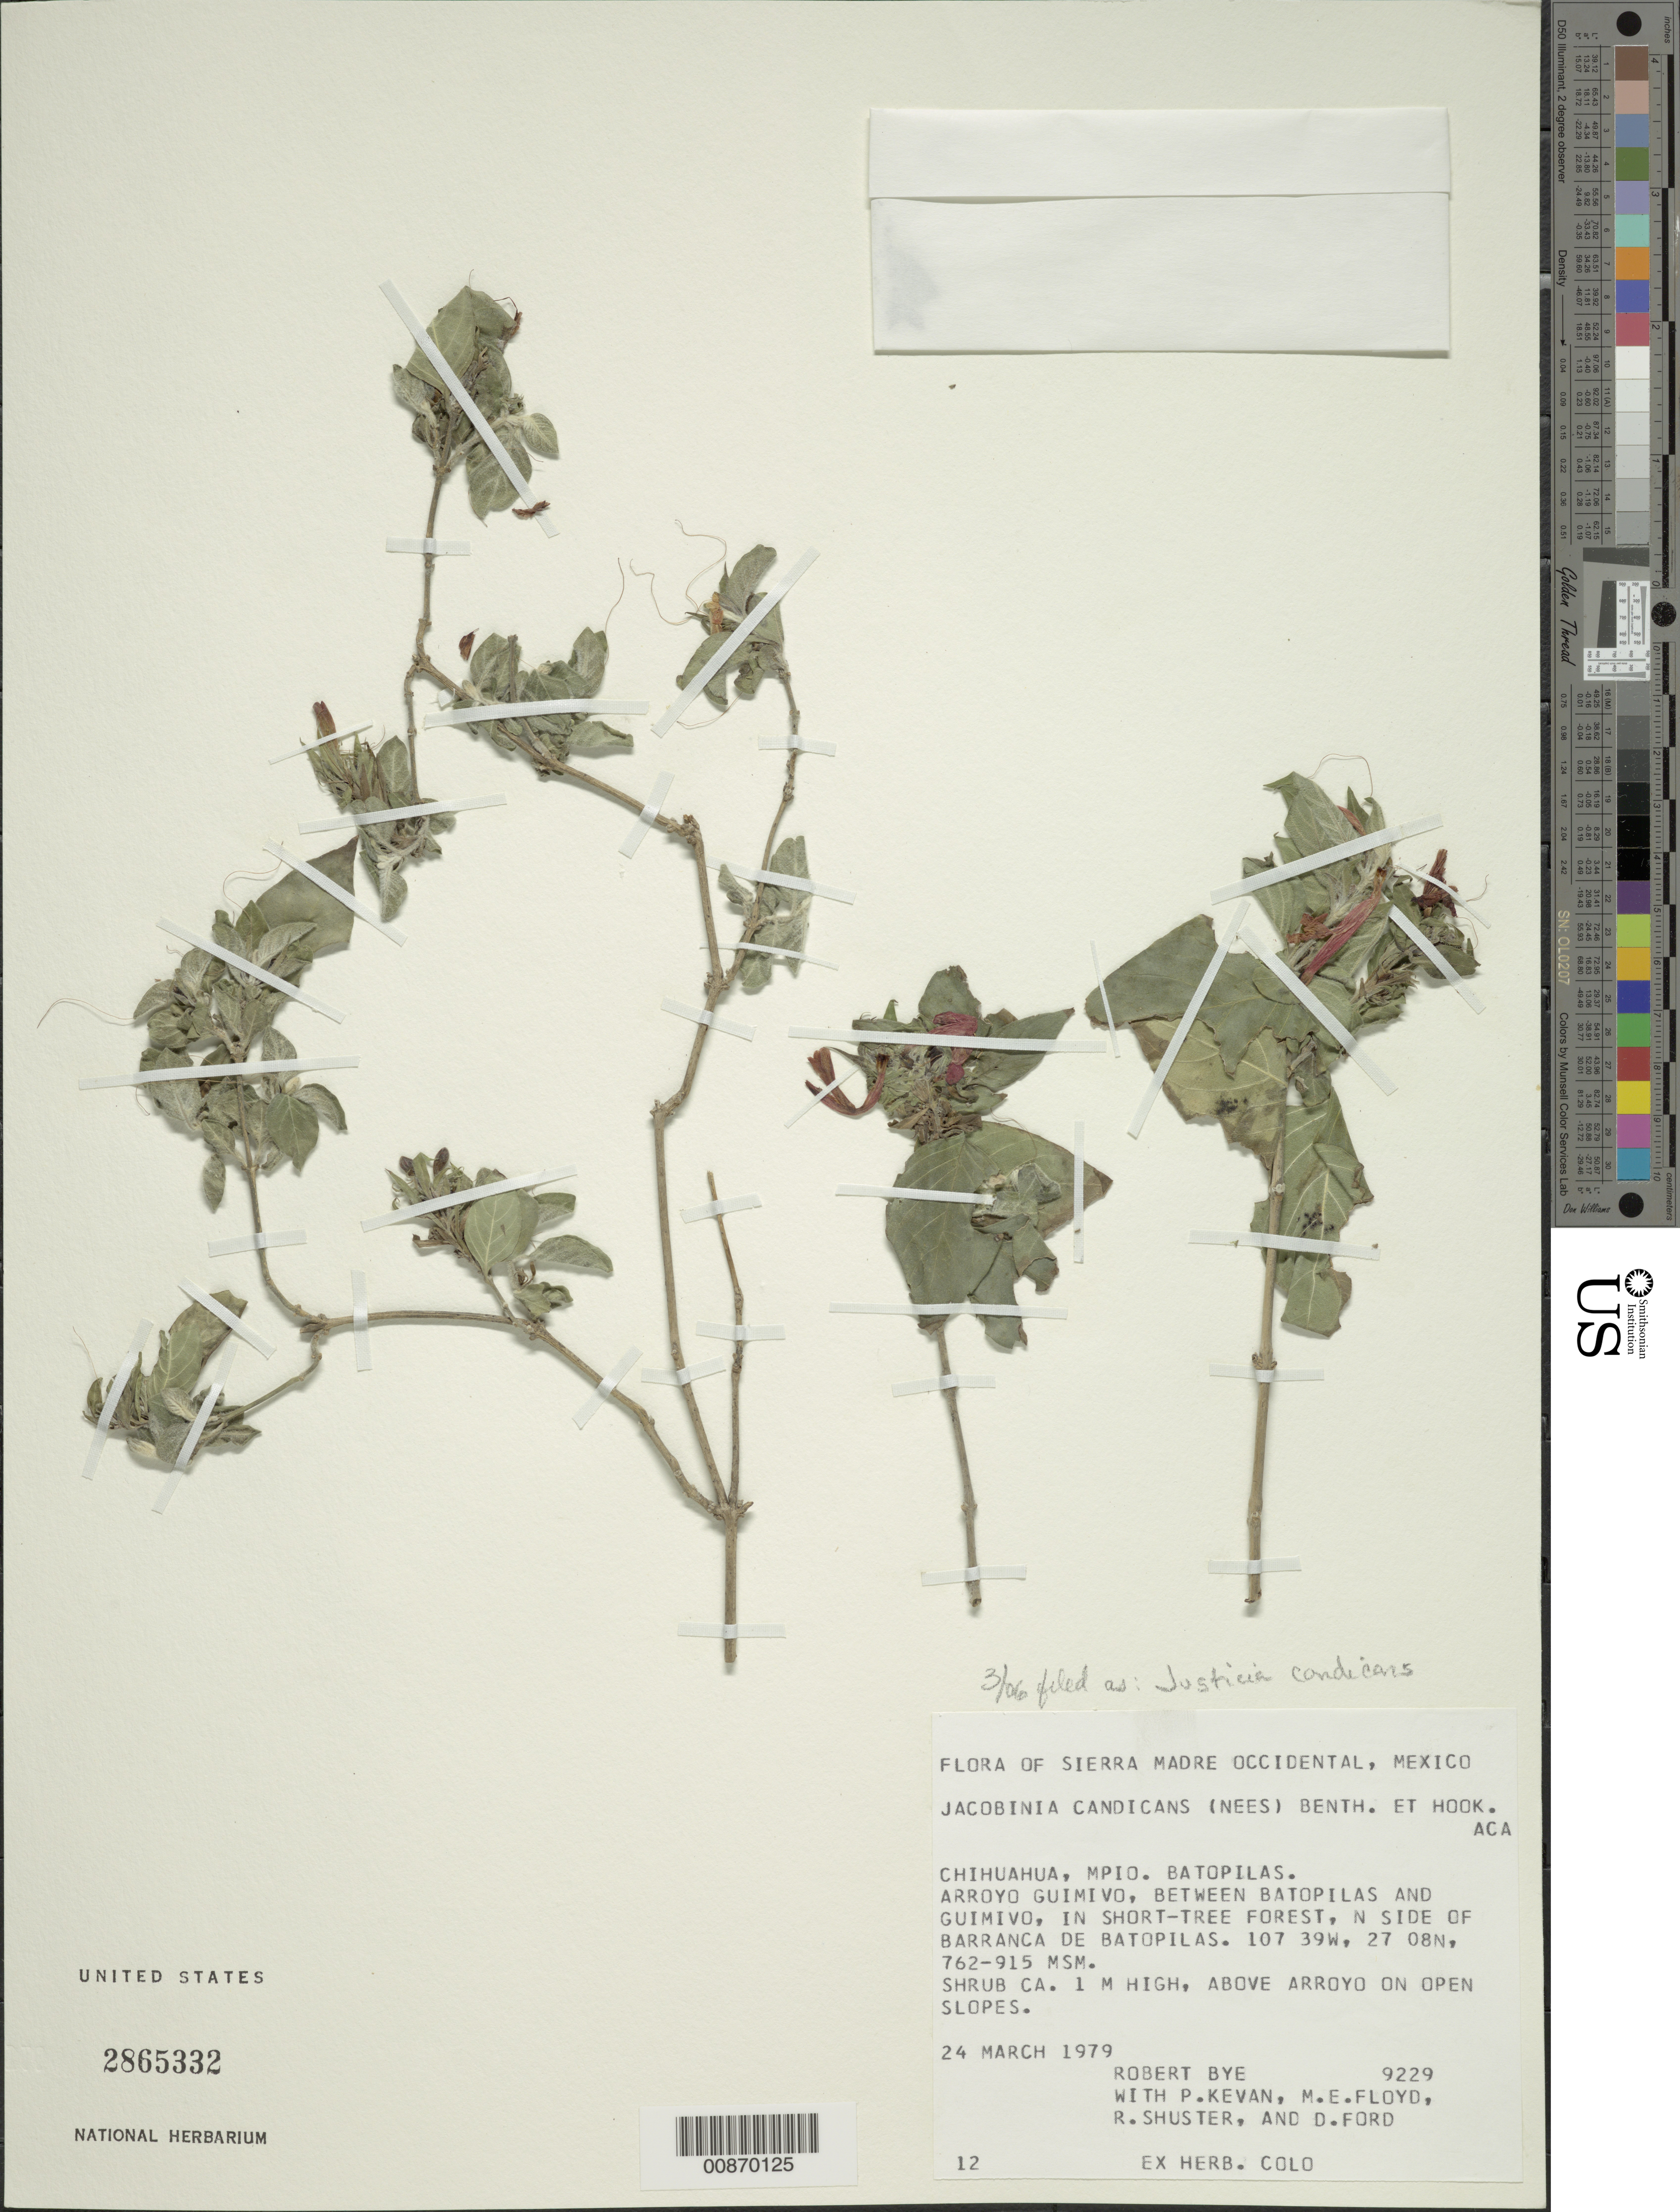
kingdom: Plantae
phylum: Tracheophyta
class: Magnoliopsida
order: Lamiales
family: Acanthaceae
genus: Justicia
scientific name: Justicia candicans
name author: (Nees) L.D. Benson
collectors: R. A. Bye, Kevan, P., Floyd, M. E., Shuster, R. & D. Ford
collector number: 9229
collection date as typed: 24 Mar 1979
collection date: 1979-03-24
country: Mexico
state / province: Chihuahua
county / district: Batopilas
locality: Arroyo Guimivo, between Batopilas and Guimivo, N side of Barranca de Batopilas.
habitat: In short-tree forest. Above arroyo on open slopes.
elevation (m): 915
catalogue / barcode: US 2865332